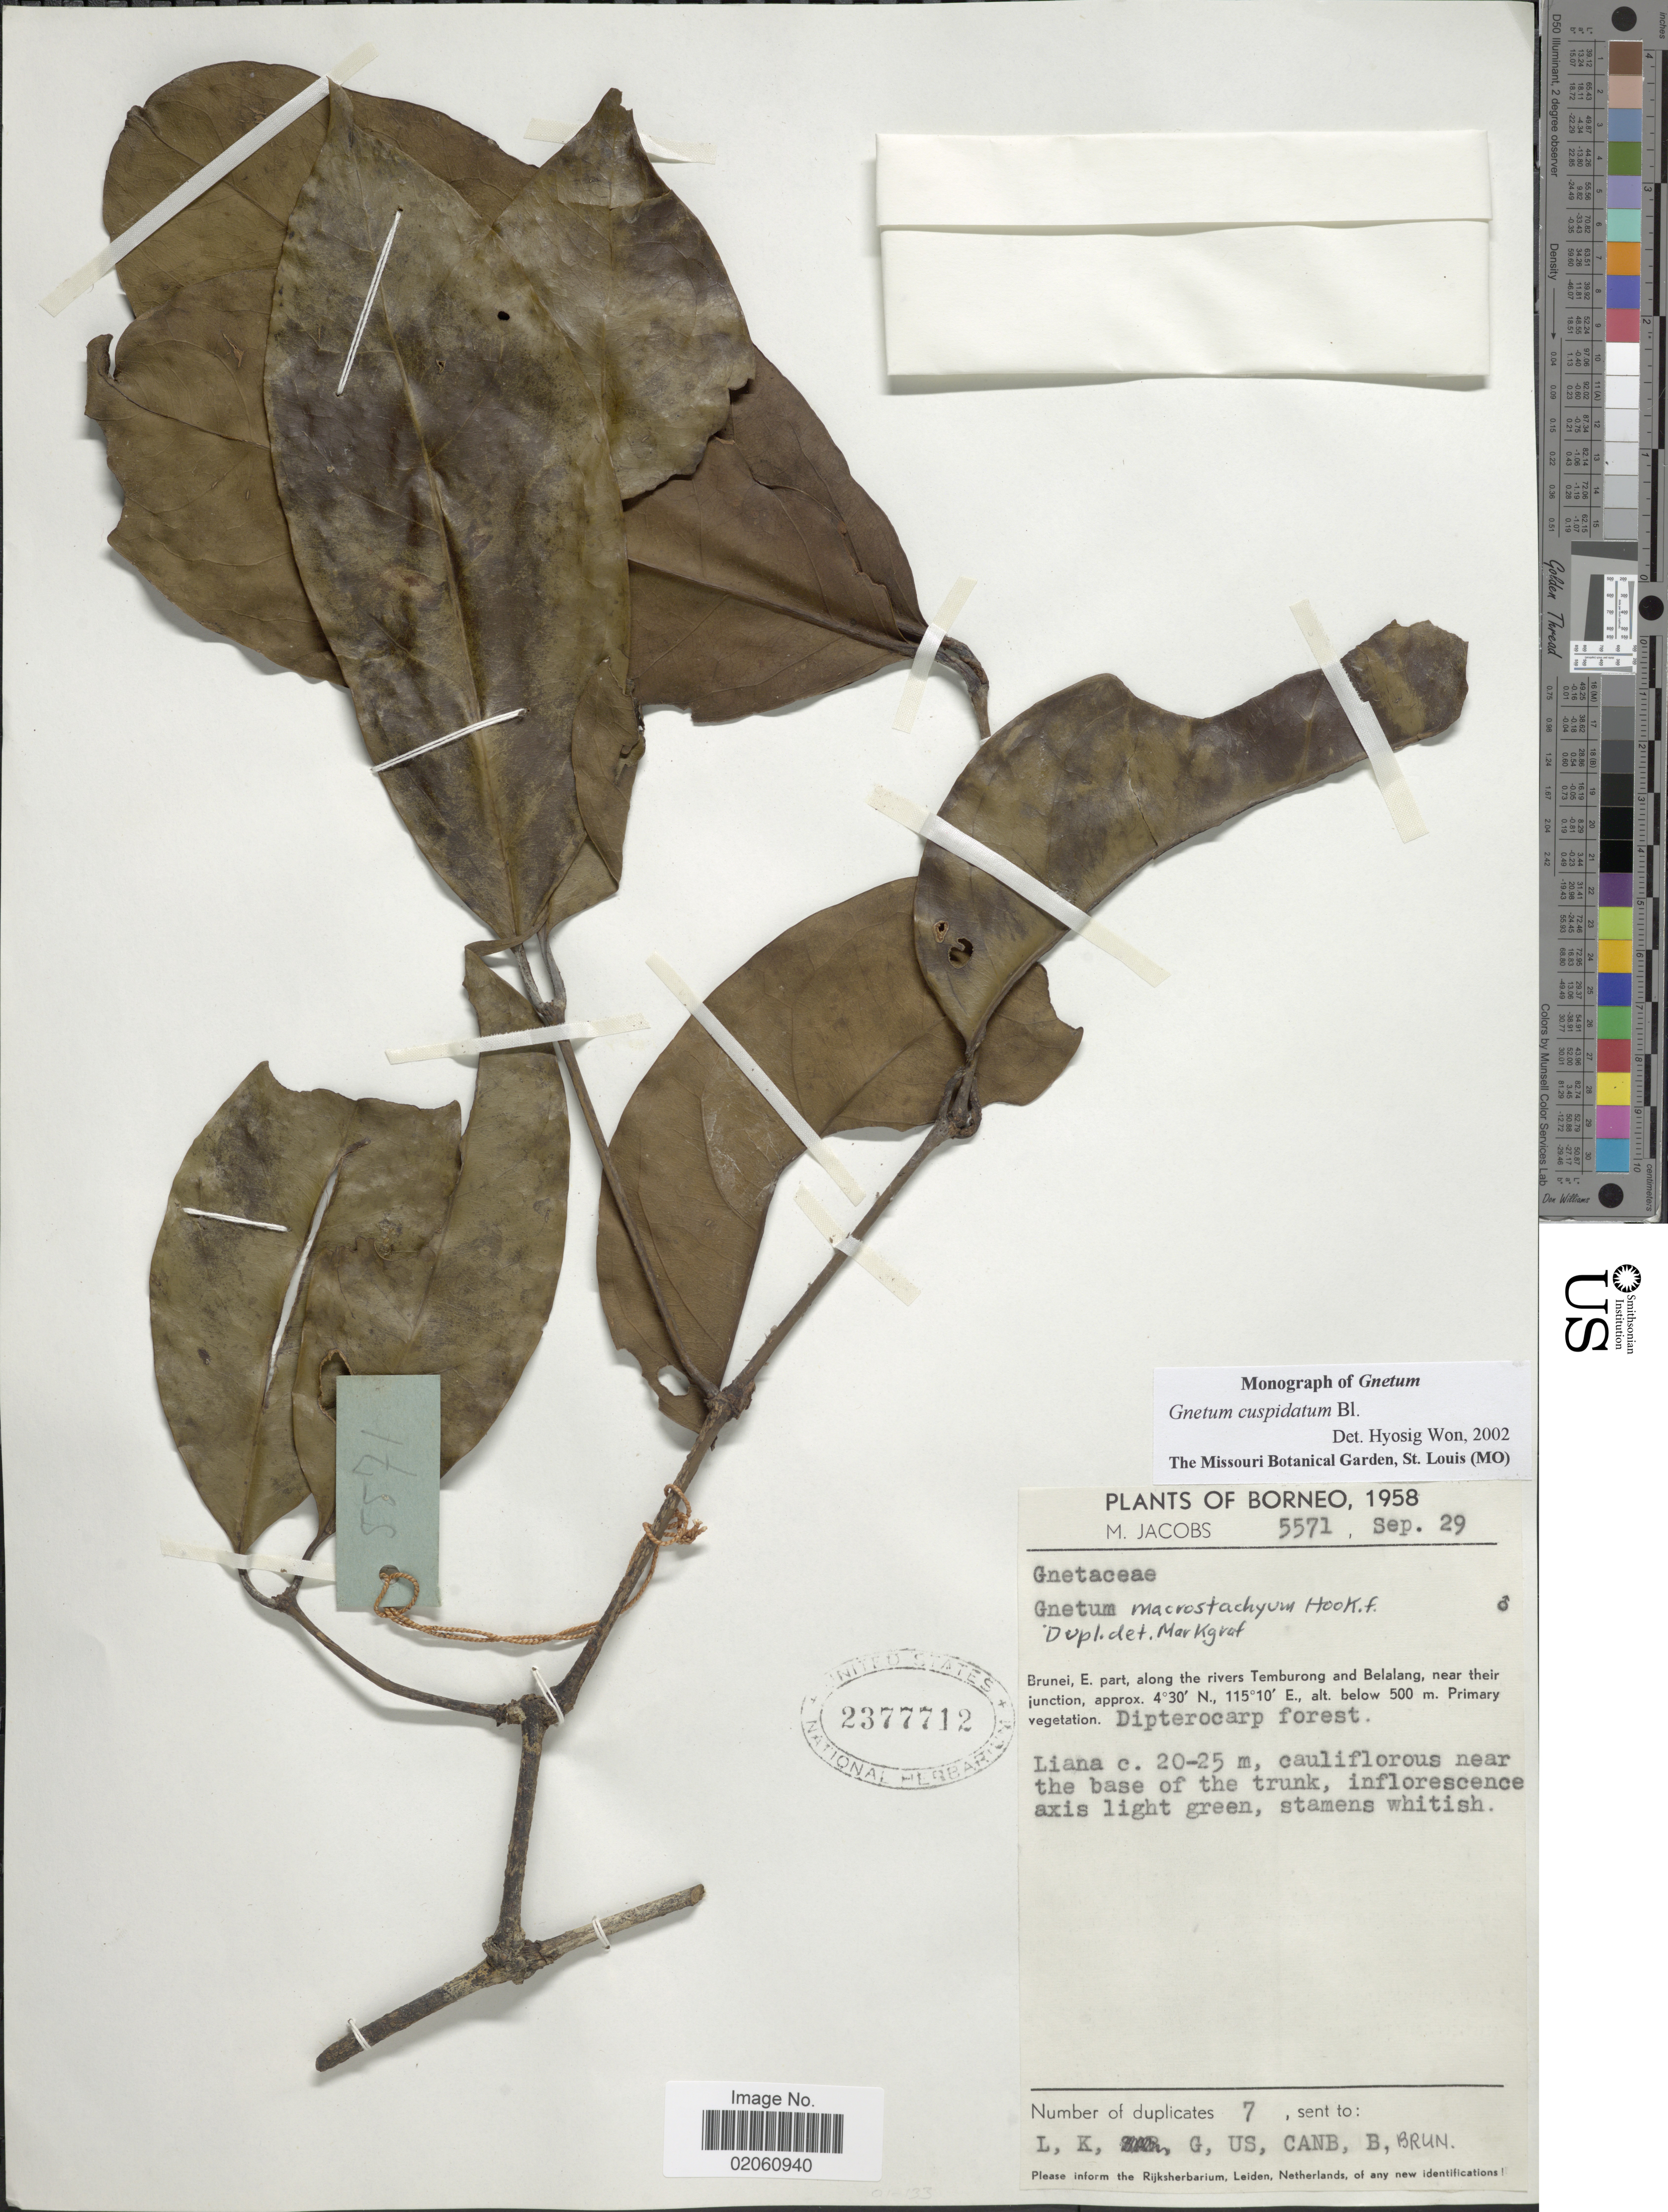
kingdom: Plantae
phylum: Tracheophyta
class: Gnetopsida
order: Gnetales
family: Gnetaceae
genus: Gnetum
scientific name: Gnetum cuspidatum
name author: Blume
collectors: M. Jacobs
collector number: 5571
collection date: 1958-09-29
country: Brunei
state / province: Brunei and Muara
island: Borneo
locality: Borneo, Brunei, E part, along the rivers Temburong and Belalang, near their junction. Primary vegetation, Dipterocarp forest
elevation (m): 500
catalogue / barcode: US 2377712